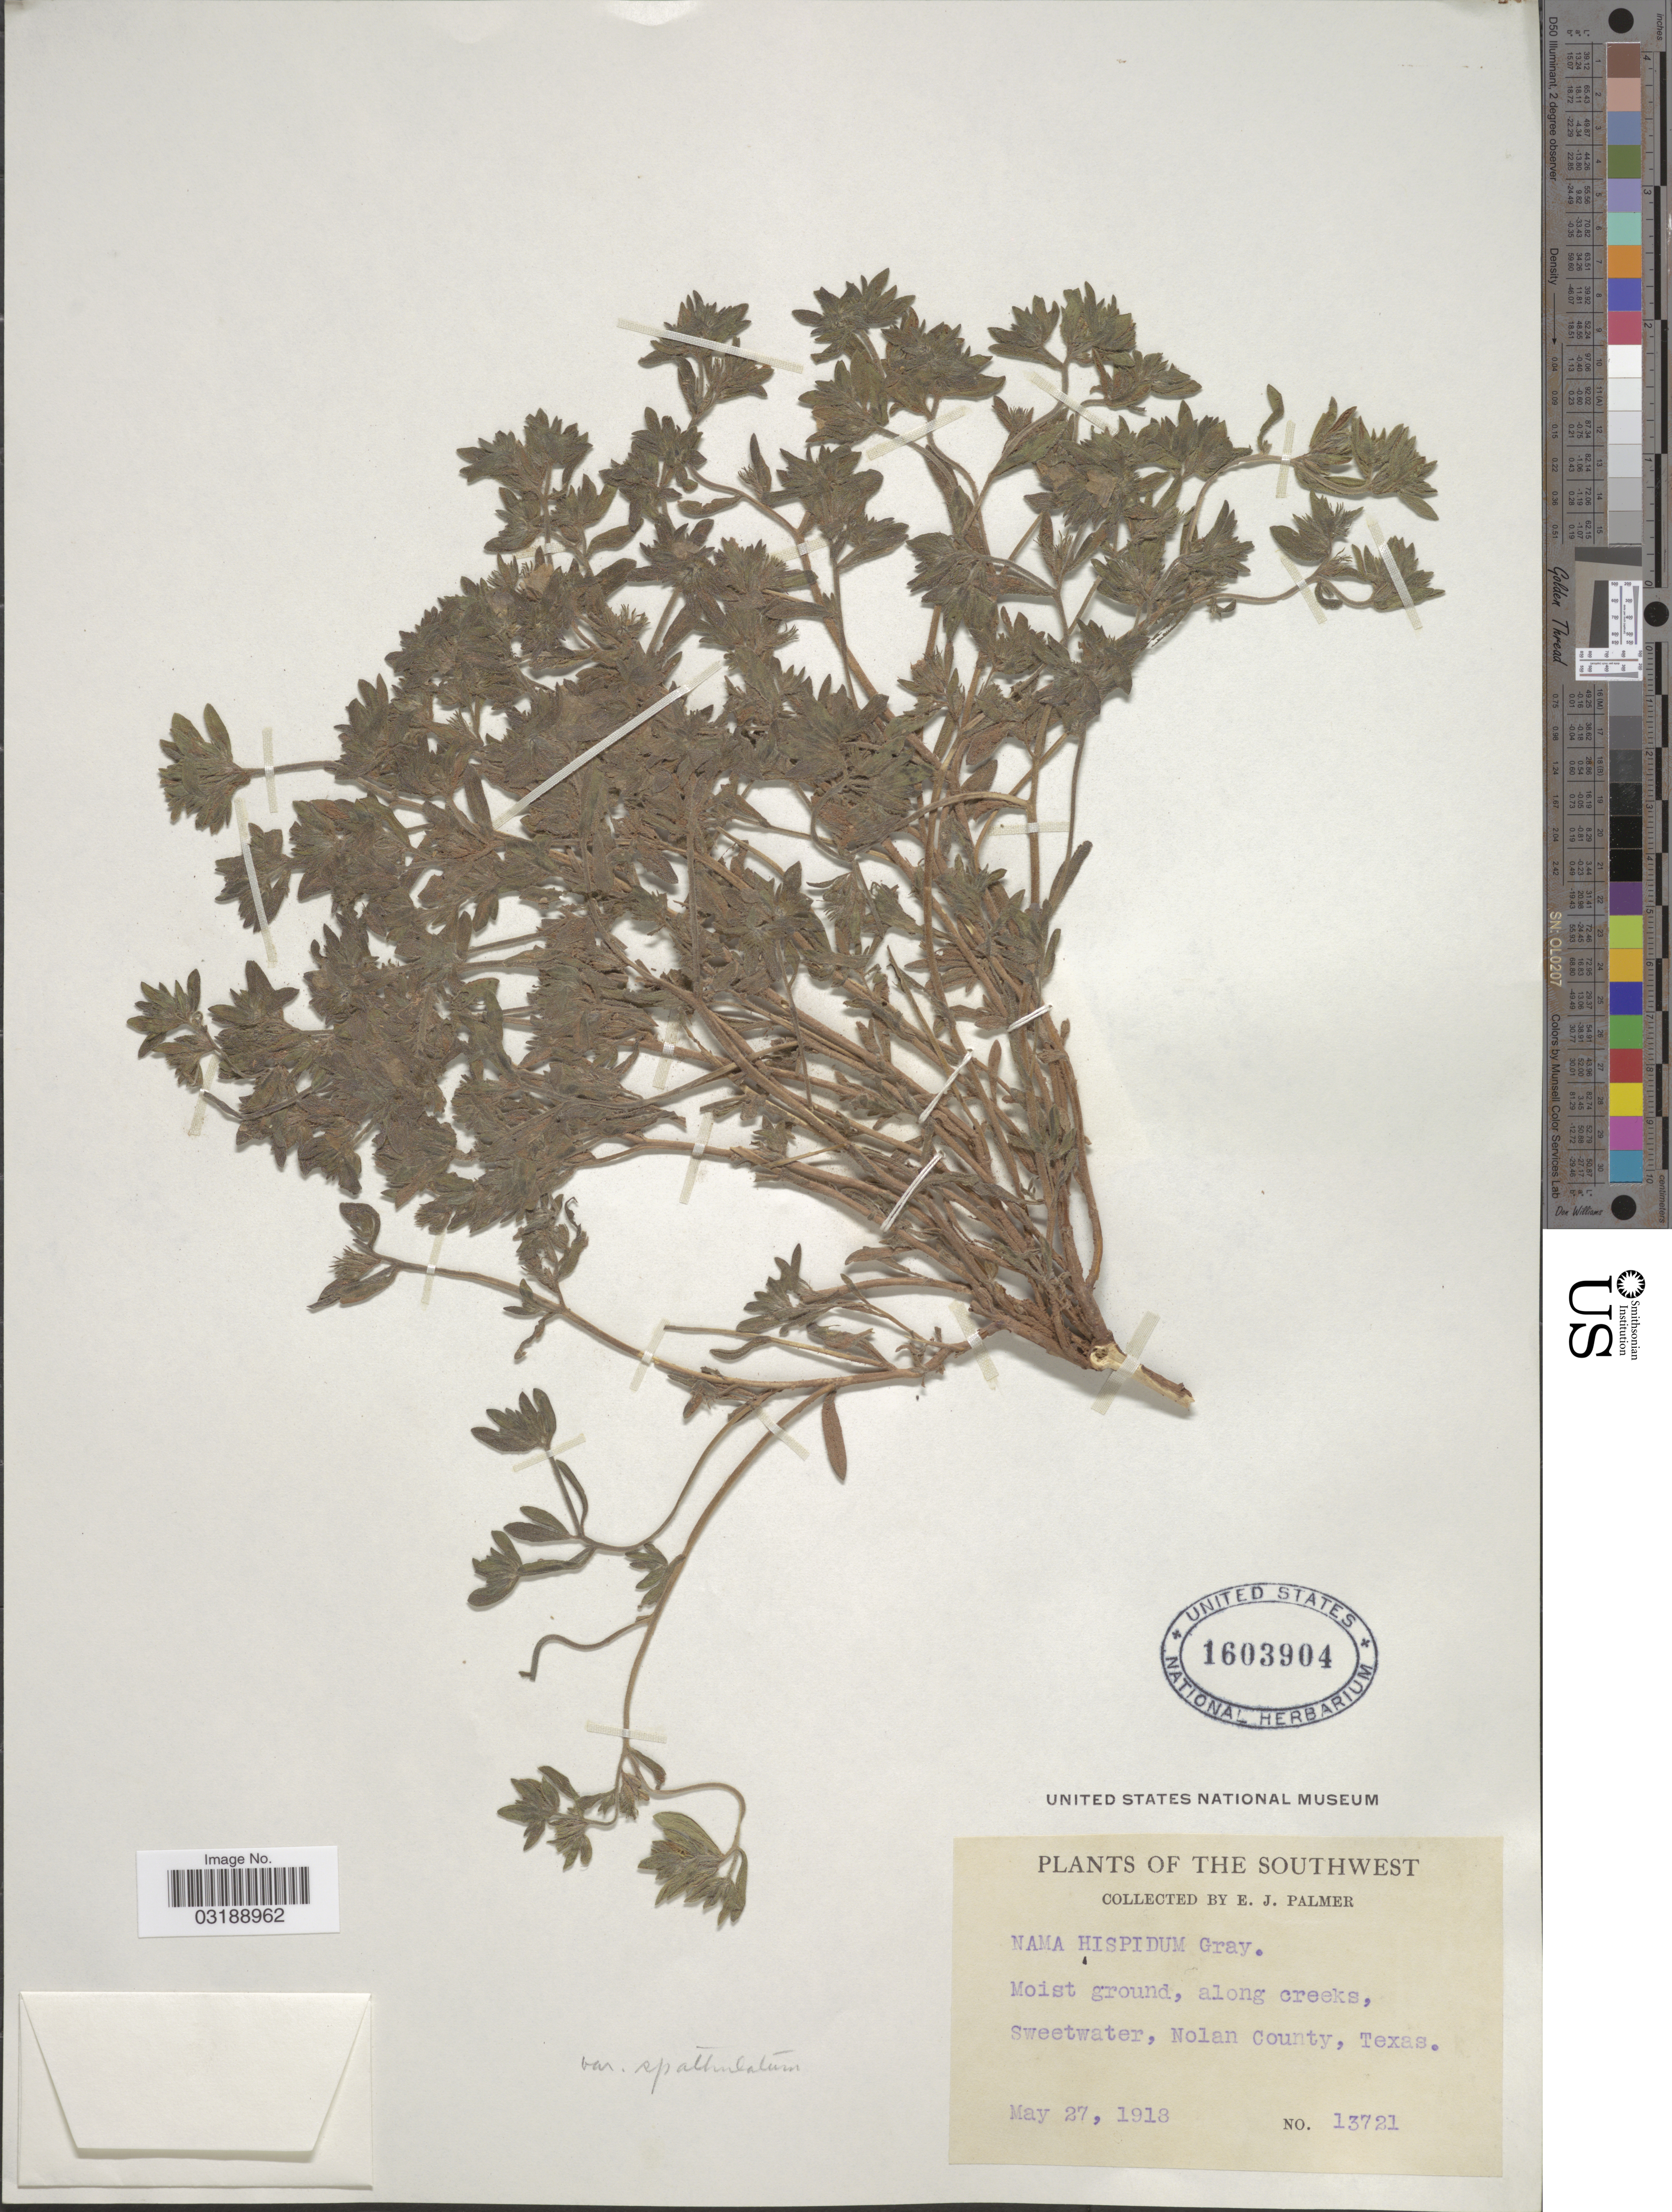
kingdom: Plantae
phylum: Tracheophyta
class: Magnoliopsida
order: Boraginales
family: Namaceae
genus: Nama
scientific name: Nama hispida var. spathulatum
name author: (Torr.) C.L. Hitchc.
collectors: E. J. Palmer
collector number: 13721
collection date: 1918-05-27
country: United States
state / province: Texas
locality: The Southwest, Sweetwater, Nolan County.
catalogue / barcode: US 1603904